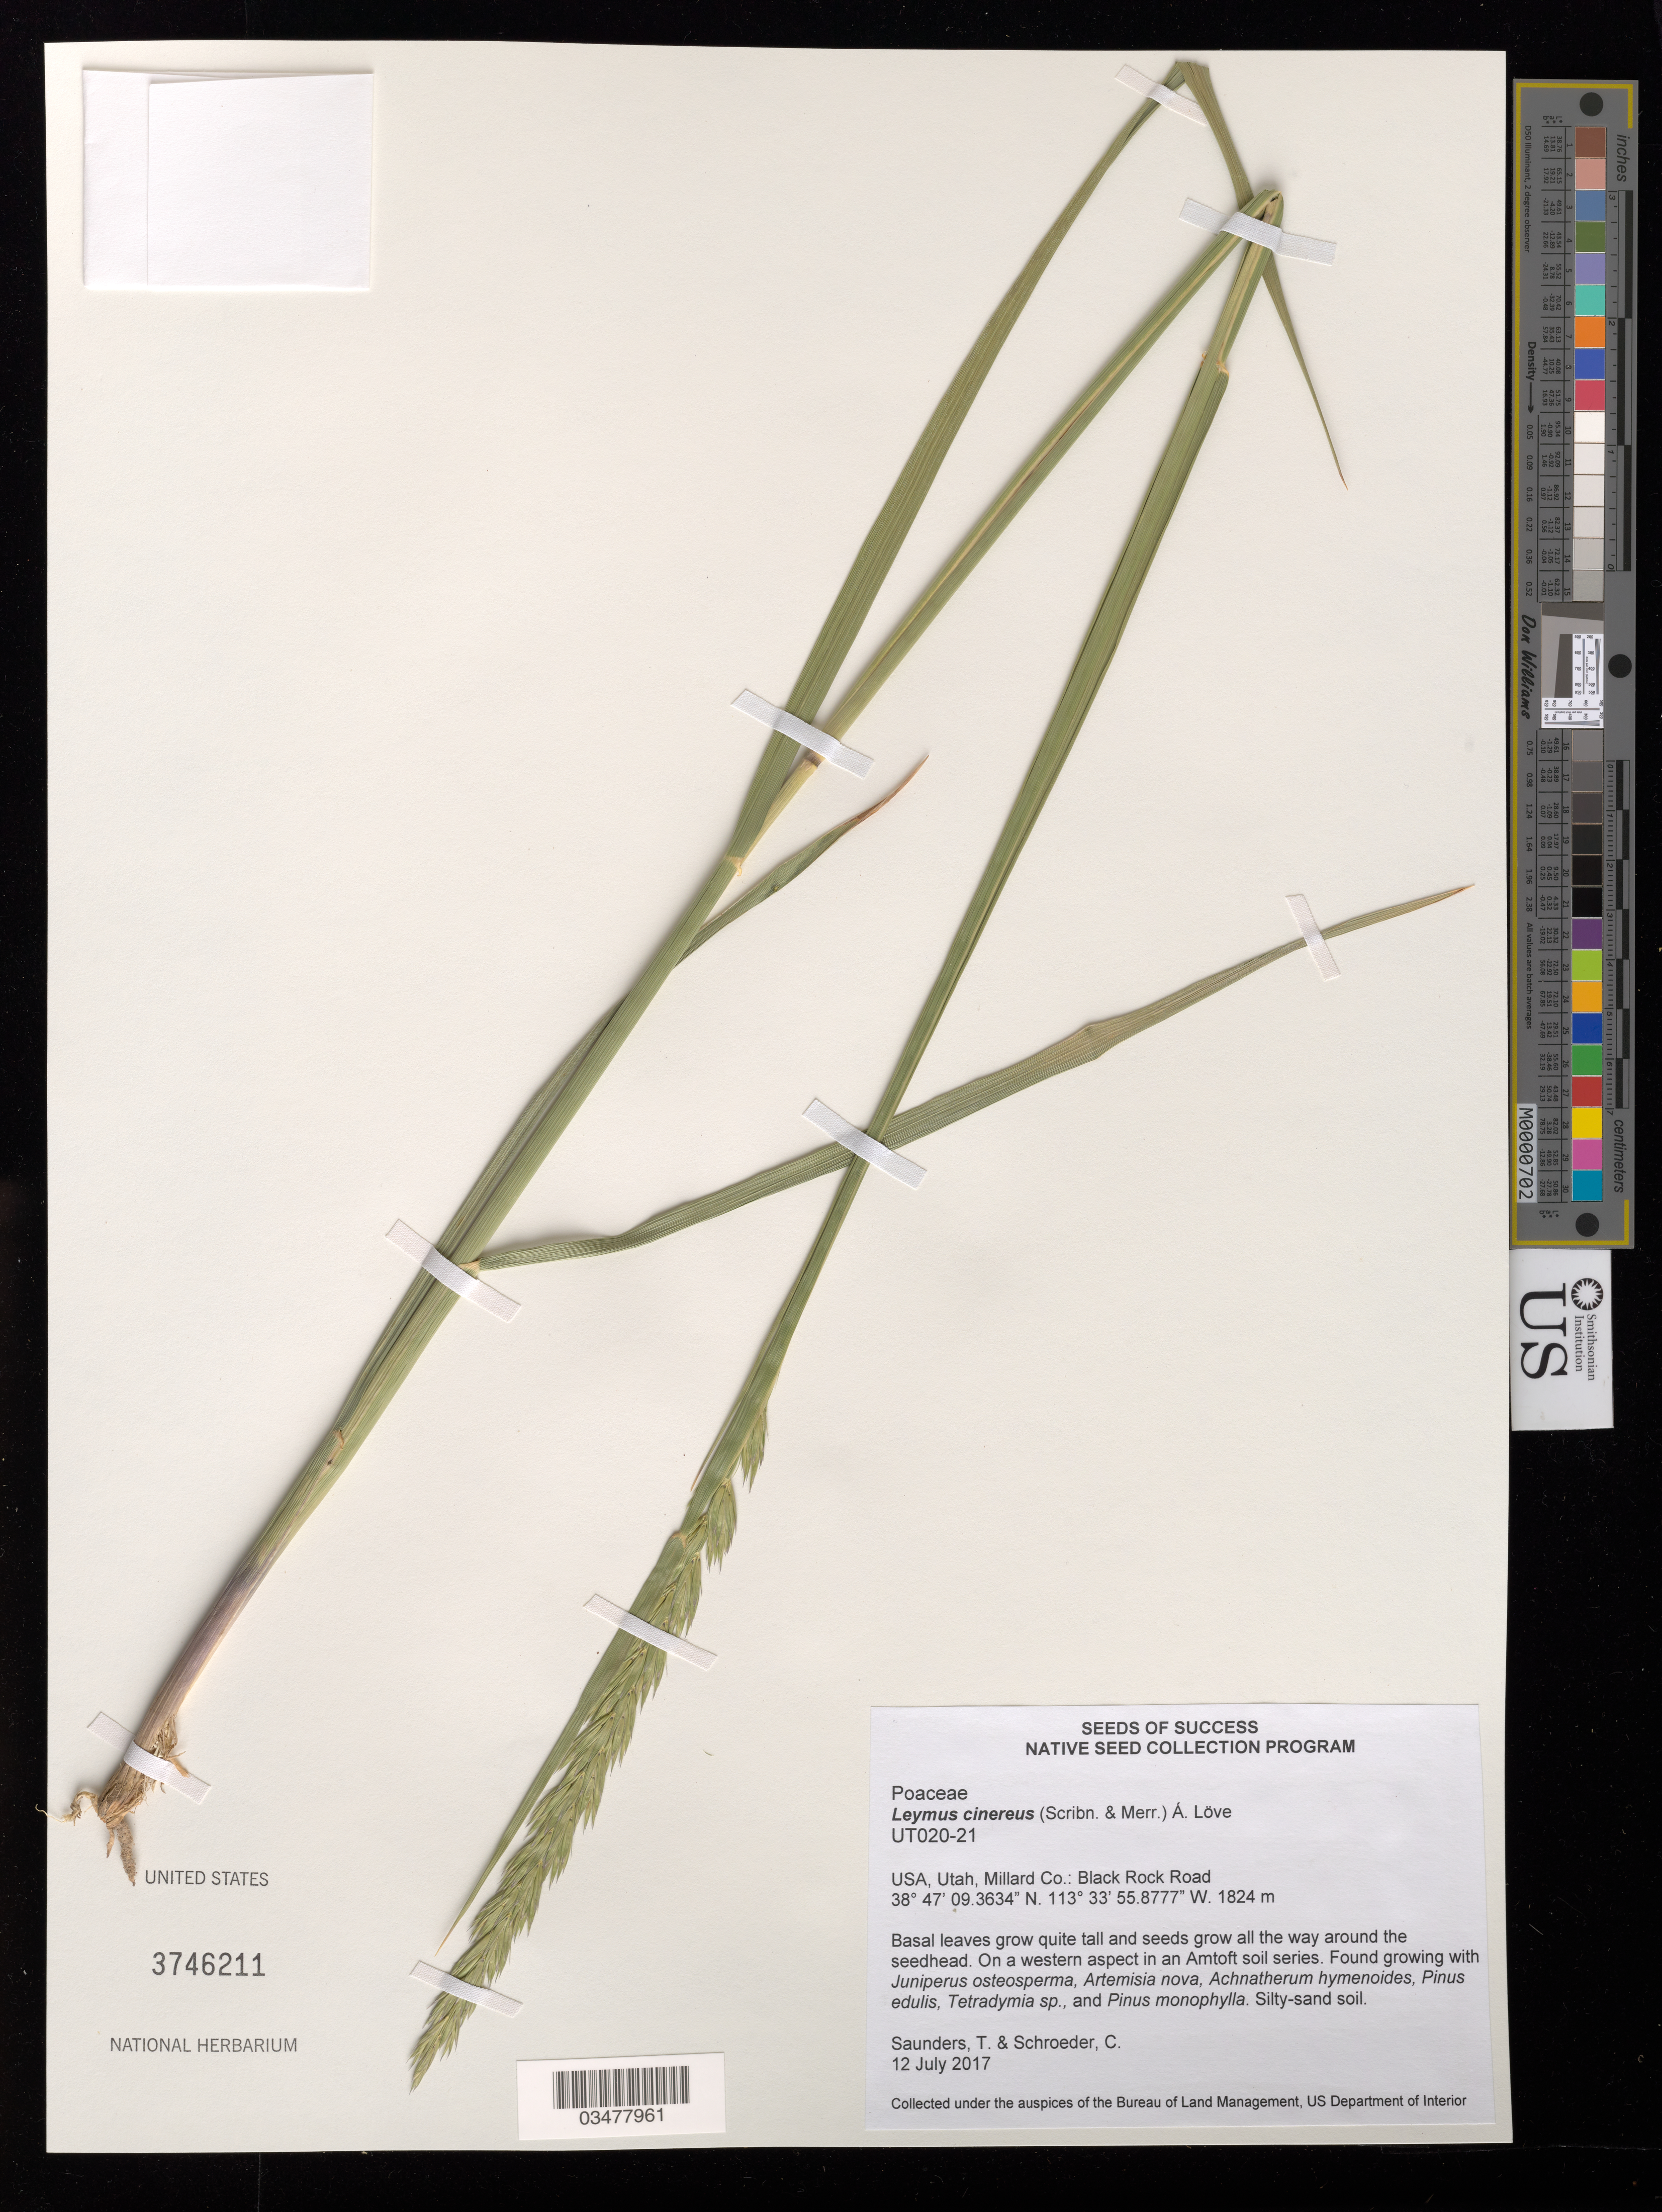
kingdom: Plantae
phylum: Tracheophyta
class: Liliopsida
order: Poales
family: Poaceae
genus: Leymus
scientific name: Leymus cinereus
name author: (Scribn. & Merr.) Á. Löve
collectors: T. Saunders & C. Schroeder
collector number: UT020-21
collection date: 2017-07-12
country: United States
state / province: Utah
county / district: Millard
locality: BBlack Rock Road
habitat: Pinyon/juniper. With Juniperus osteosperma, Artemisia nova, Pinus edulis, etc.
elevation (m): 1824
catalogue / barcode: US 3746211